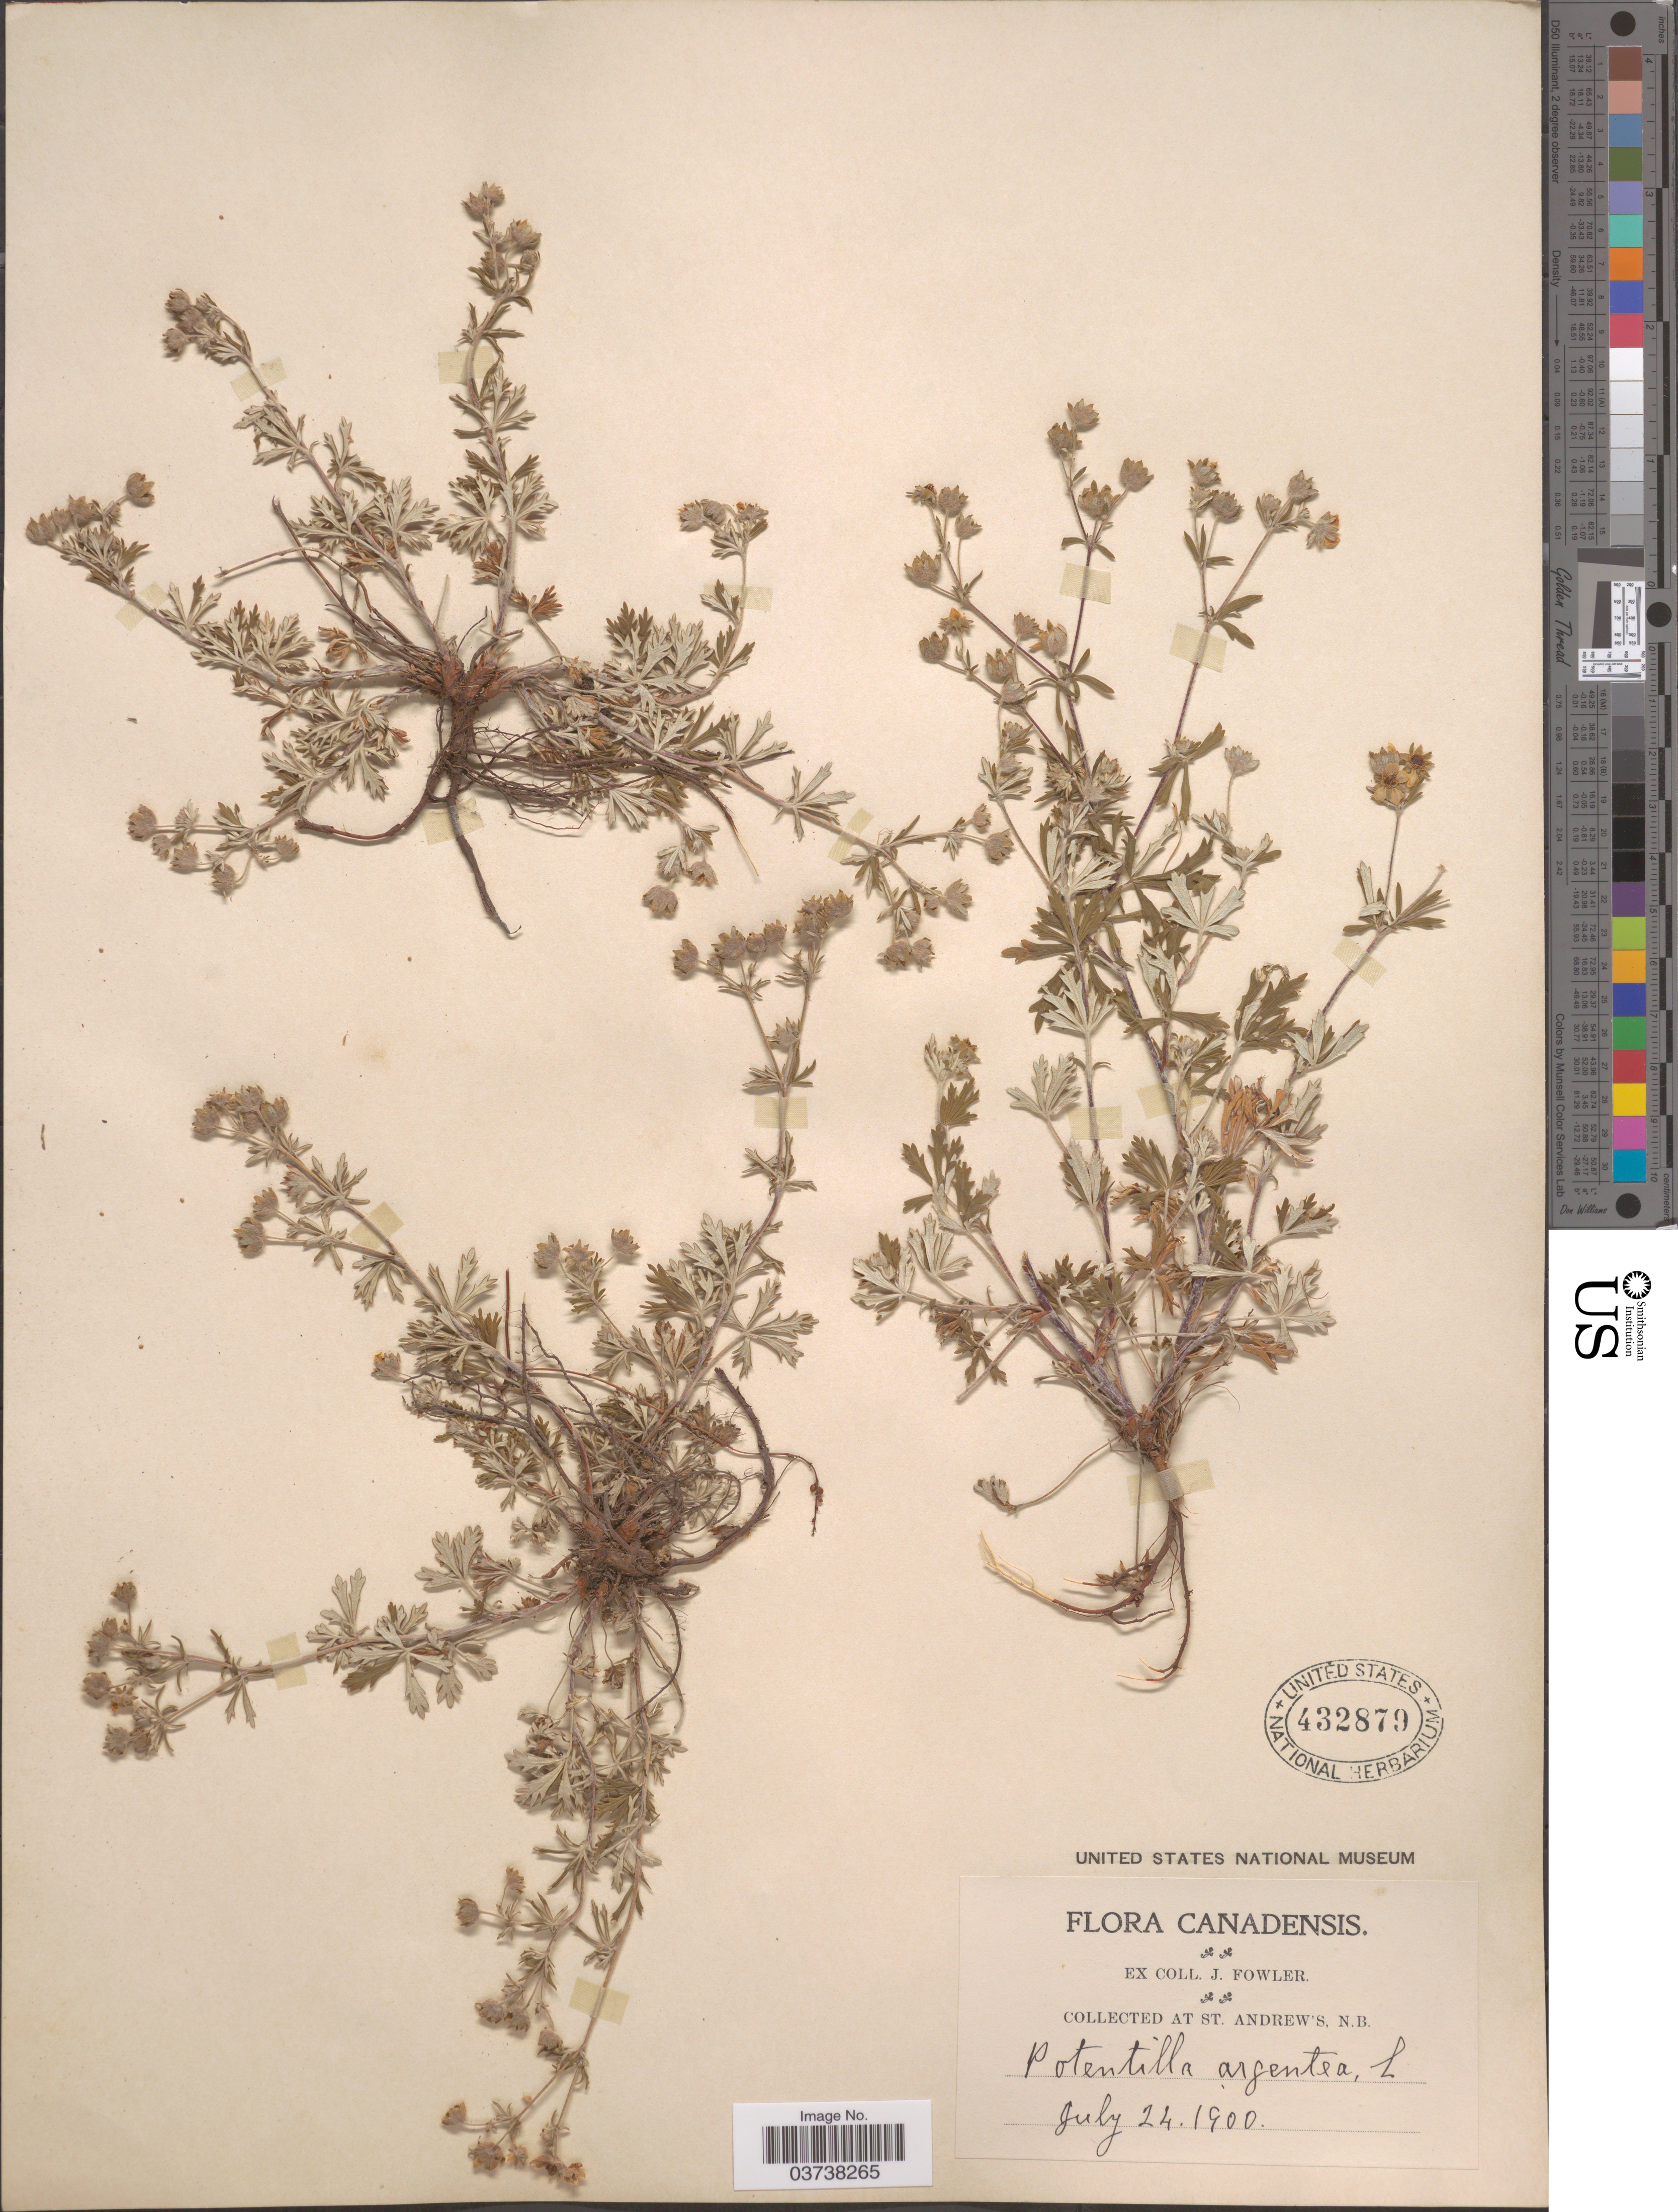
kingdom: Plantae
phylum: Tracheophyta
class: Magnoliopsida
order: Rosales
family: Rosaceae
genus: Potentilla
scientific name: Potentilla argentea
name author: L.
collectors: J. Fowler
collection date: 1900-07-24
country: Canada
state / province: New Brunswick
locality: St. Andrew's.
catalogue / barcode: US 432879